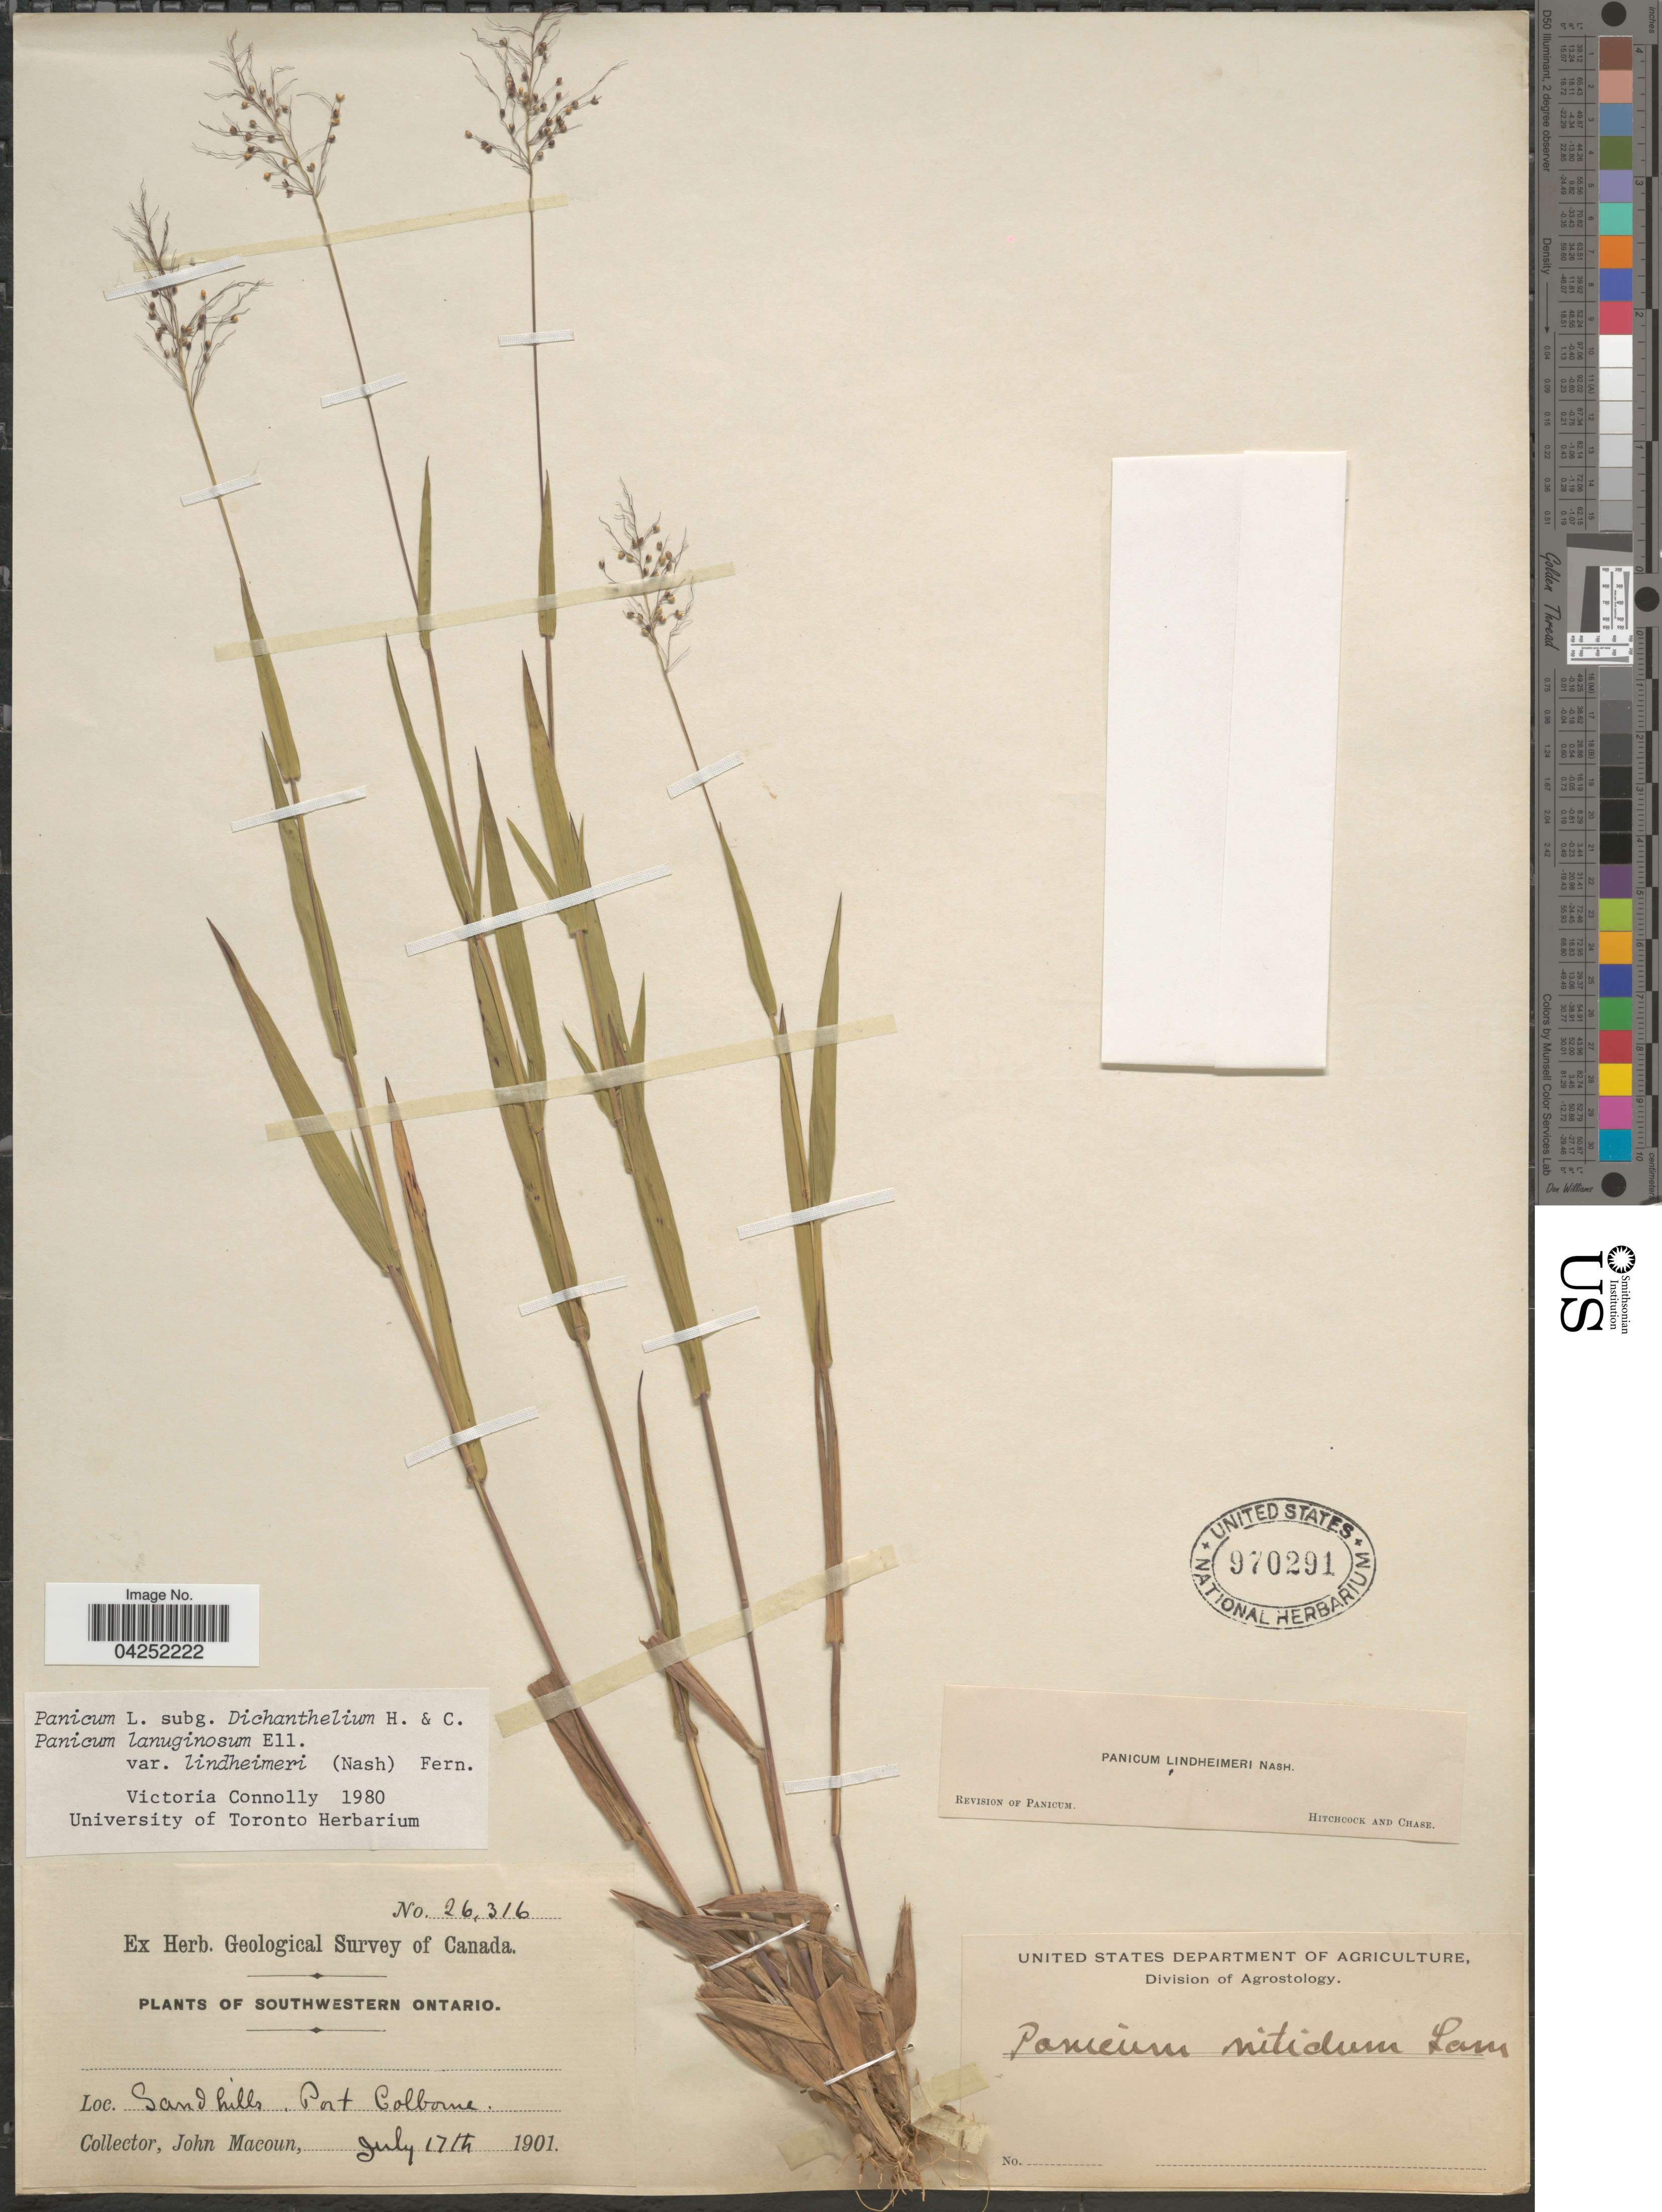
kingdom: Plantae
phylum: Tracheophyta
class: Liliopsida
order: Poales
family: Poaceae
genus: Dichanthelium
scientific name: Dichanthelium acuminatum var. lindheimeri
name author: (Nash) Gould & C.A. Clark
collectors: J. Macoun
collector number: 26316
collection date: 1901-07-17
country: Canada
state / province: Ontario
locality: Geological Survey of Canada. Southwestern Ontario. Sandhills. Port Colborne.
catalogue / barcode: US 970291